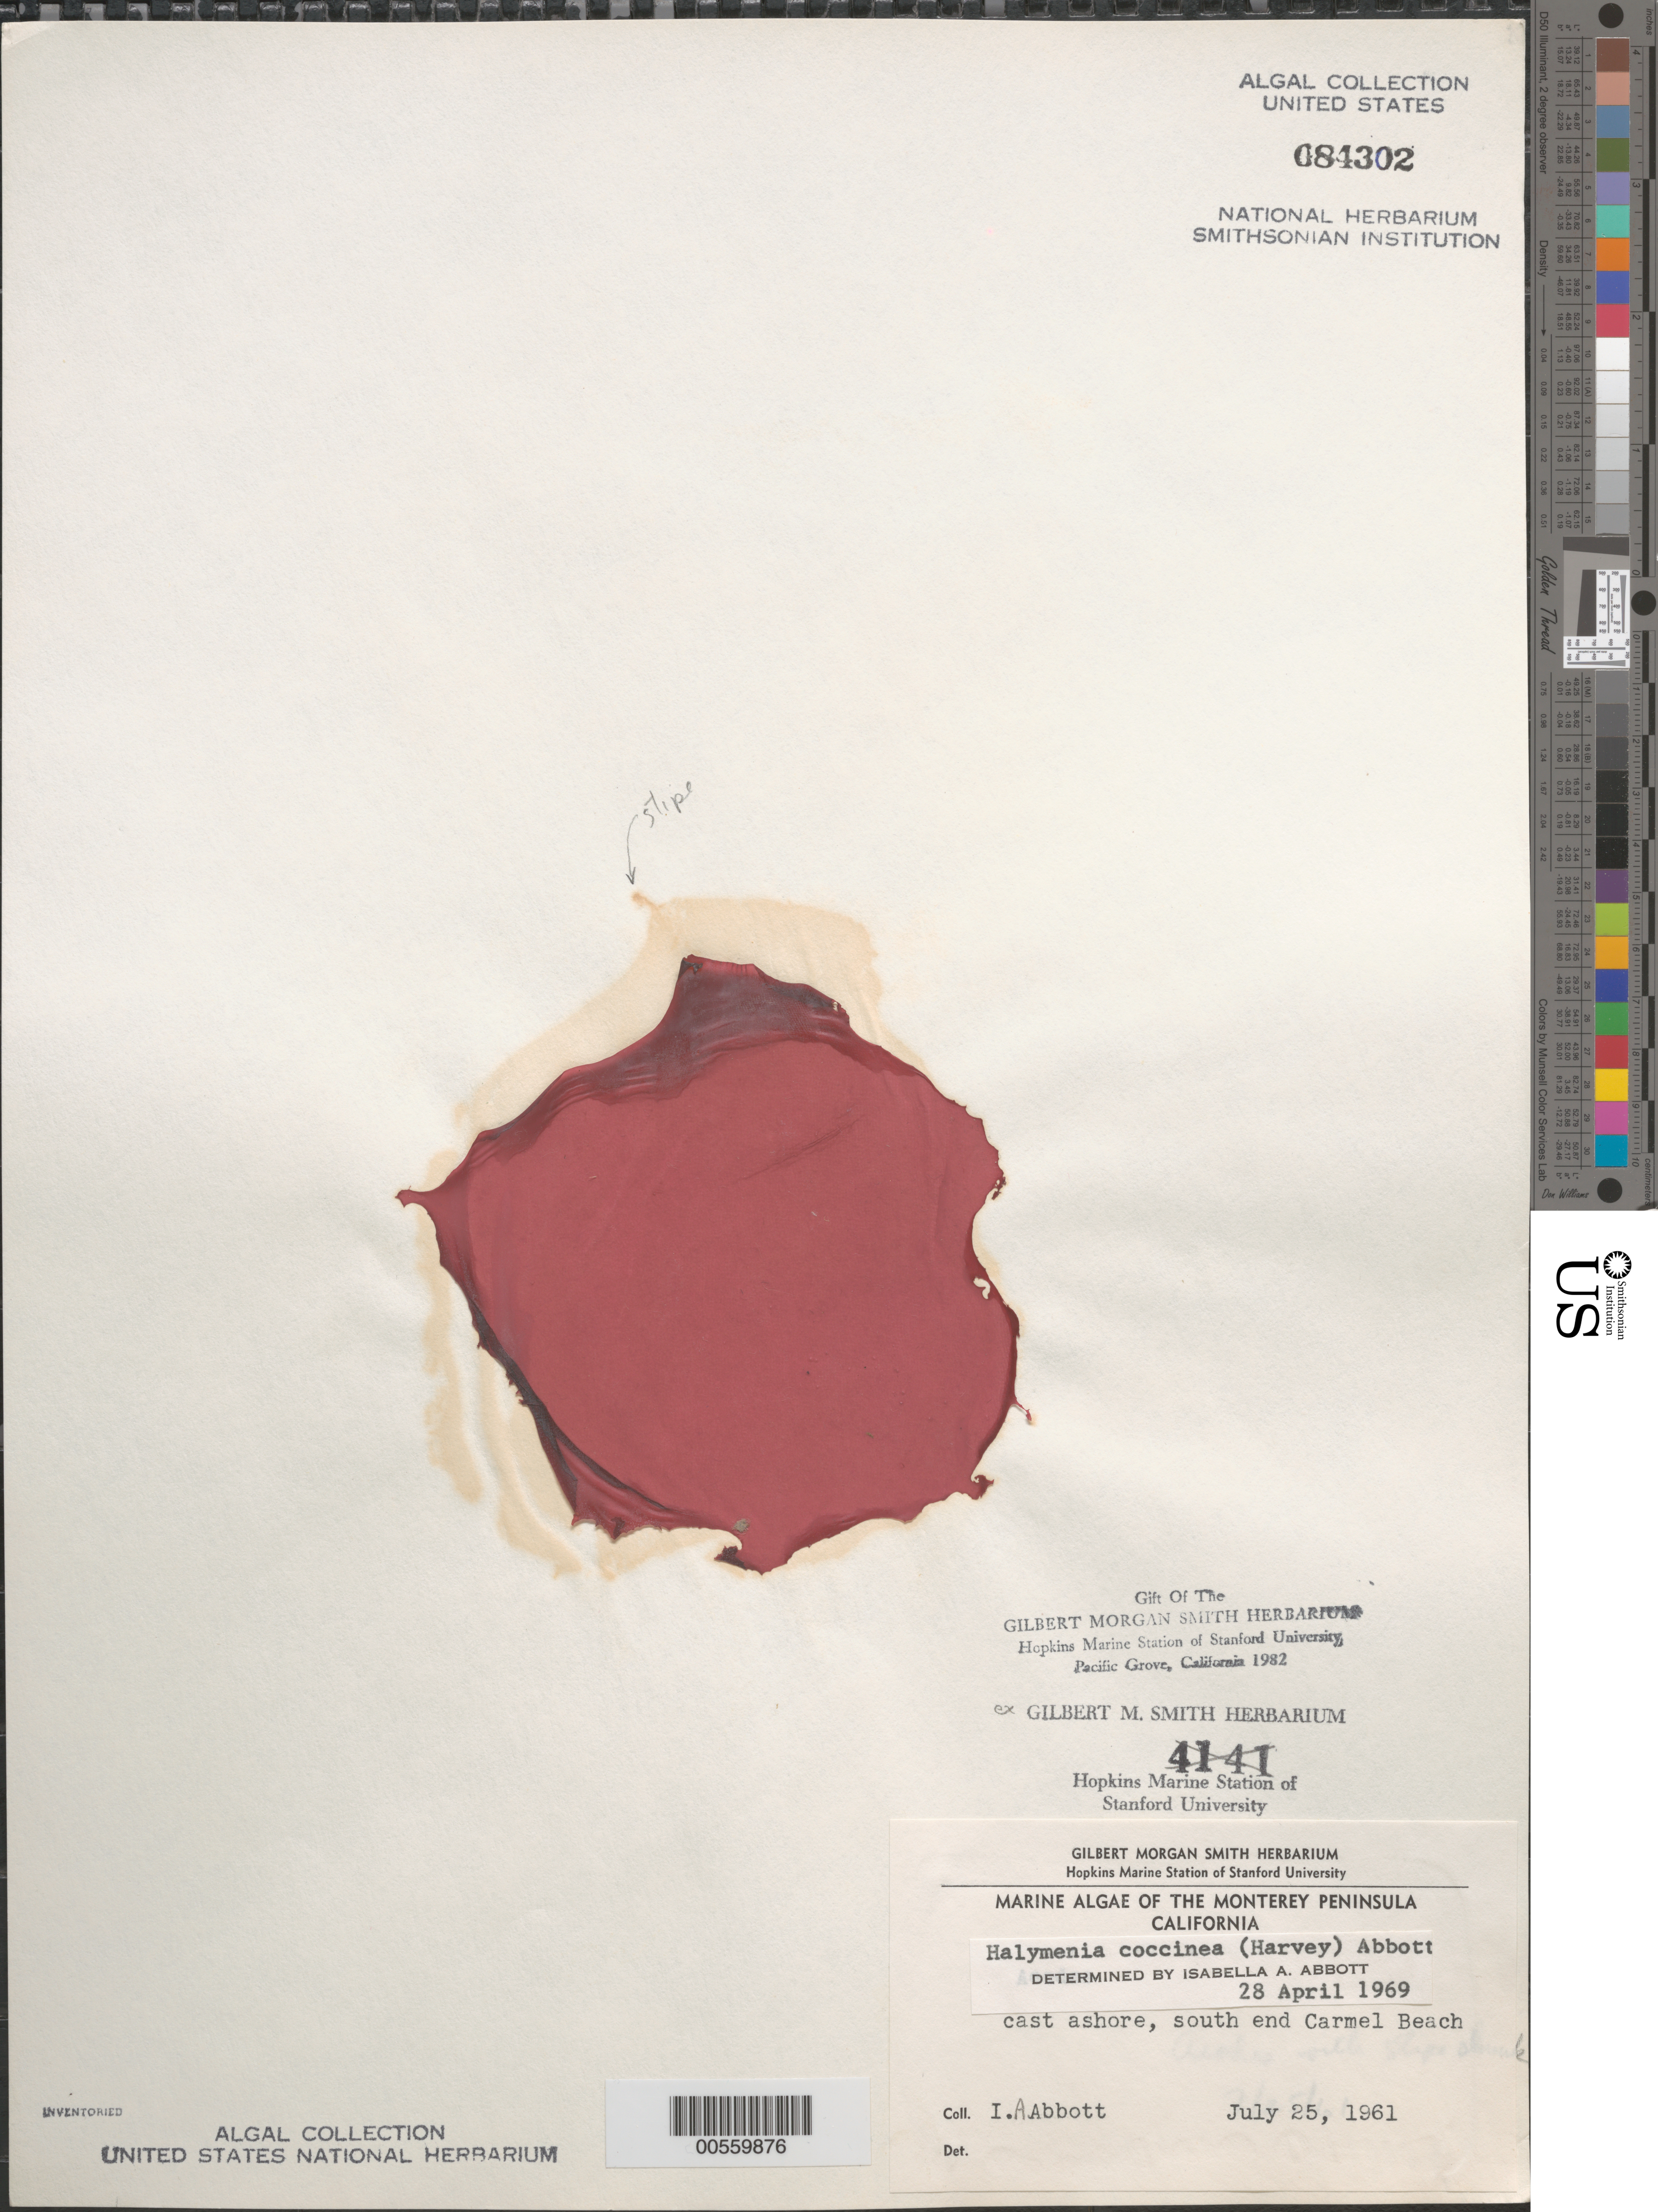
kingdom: Plantae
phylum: Rhodophyta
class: Florideophyceae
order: Gigartinales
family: Dumontiaceae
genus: Weeksia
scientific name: Weeksia coccinea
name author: (Harv.) S.C. Lindstrom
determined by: Algae name updating Project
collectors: I. A. Abbott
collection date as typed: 25 Jul 1961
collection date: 1961-07-25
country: United States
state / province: California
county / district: Monterey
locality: Carmel Beach, south end, Monterey Peninsula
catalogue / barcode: US 84302